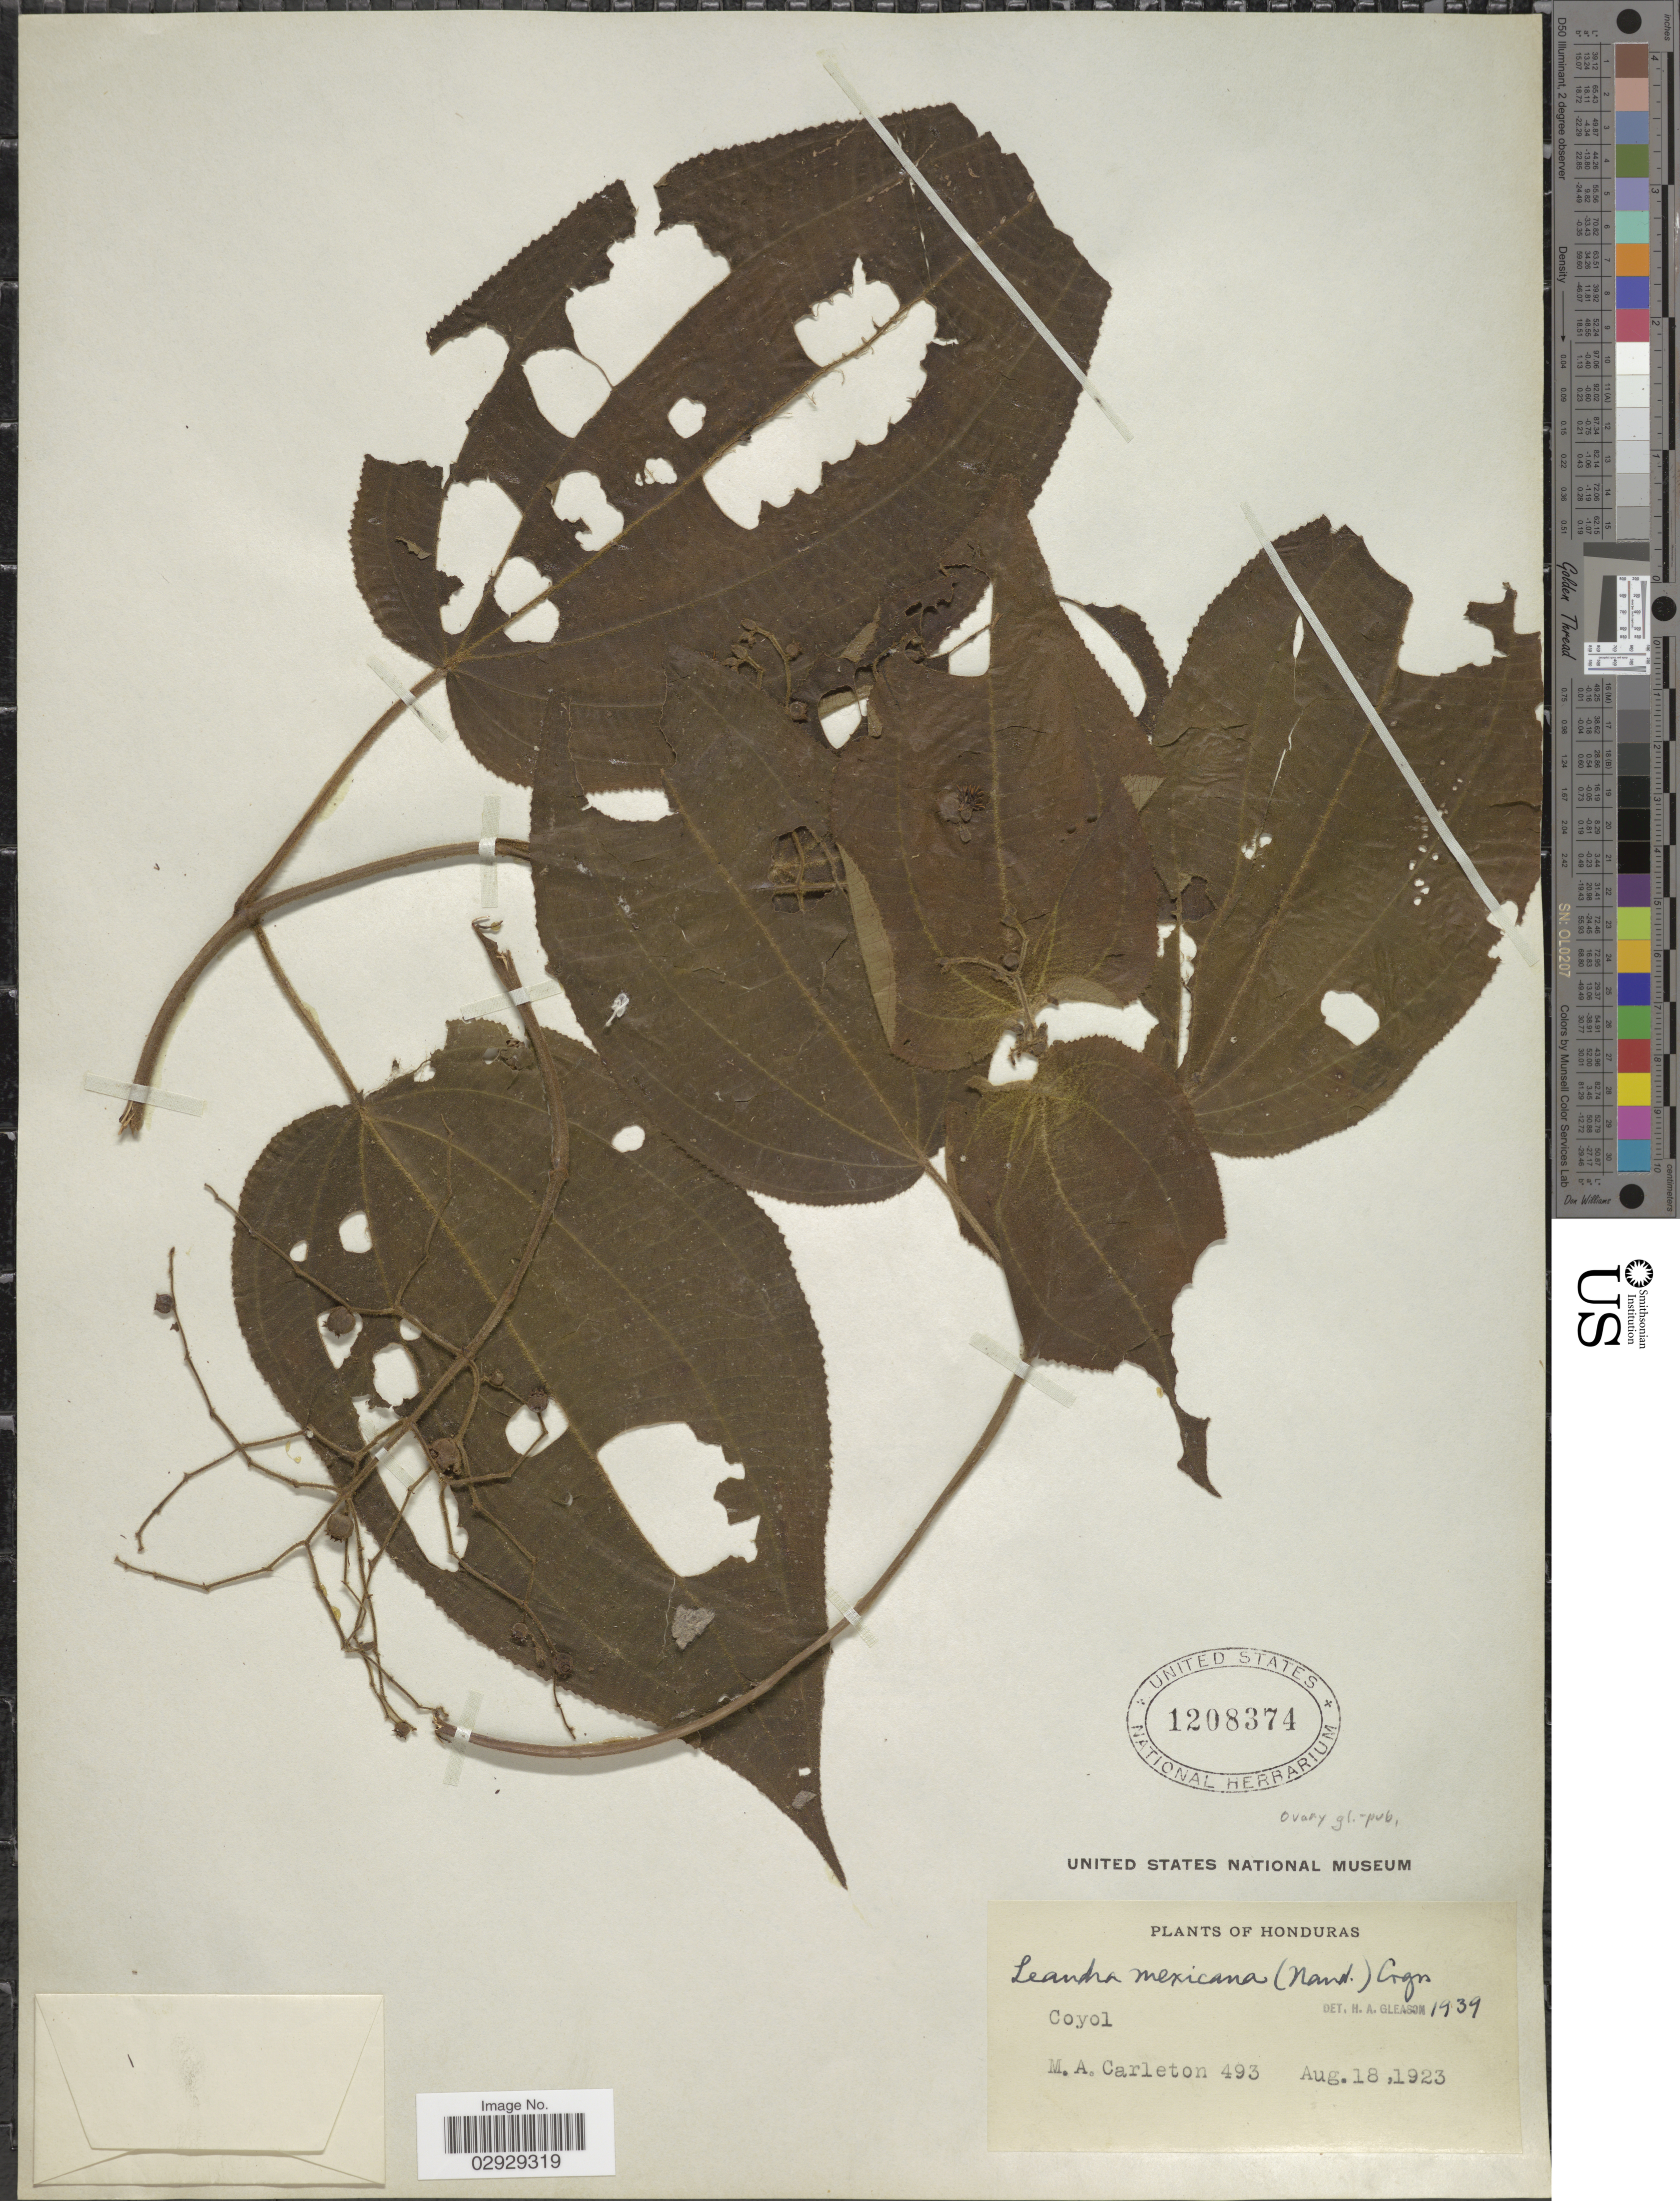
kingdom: Plantae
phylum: Tracheophyta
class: Magnoliopsida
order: Myrtales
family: Melastomataceae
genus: Leandra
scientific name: Leandra mexicana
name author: (Naudin) Cogn.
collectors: M. A. Carleton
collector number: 493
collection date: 1923-08-18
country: Honduras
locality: Coyol.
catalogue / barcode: US 1208374